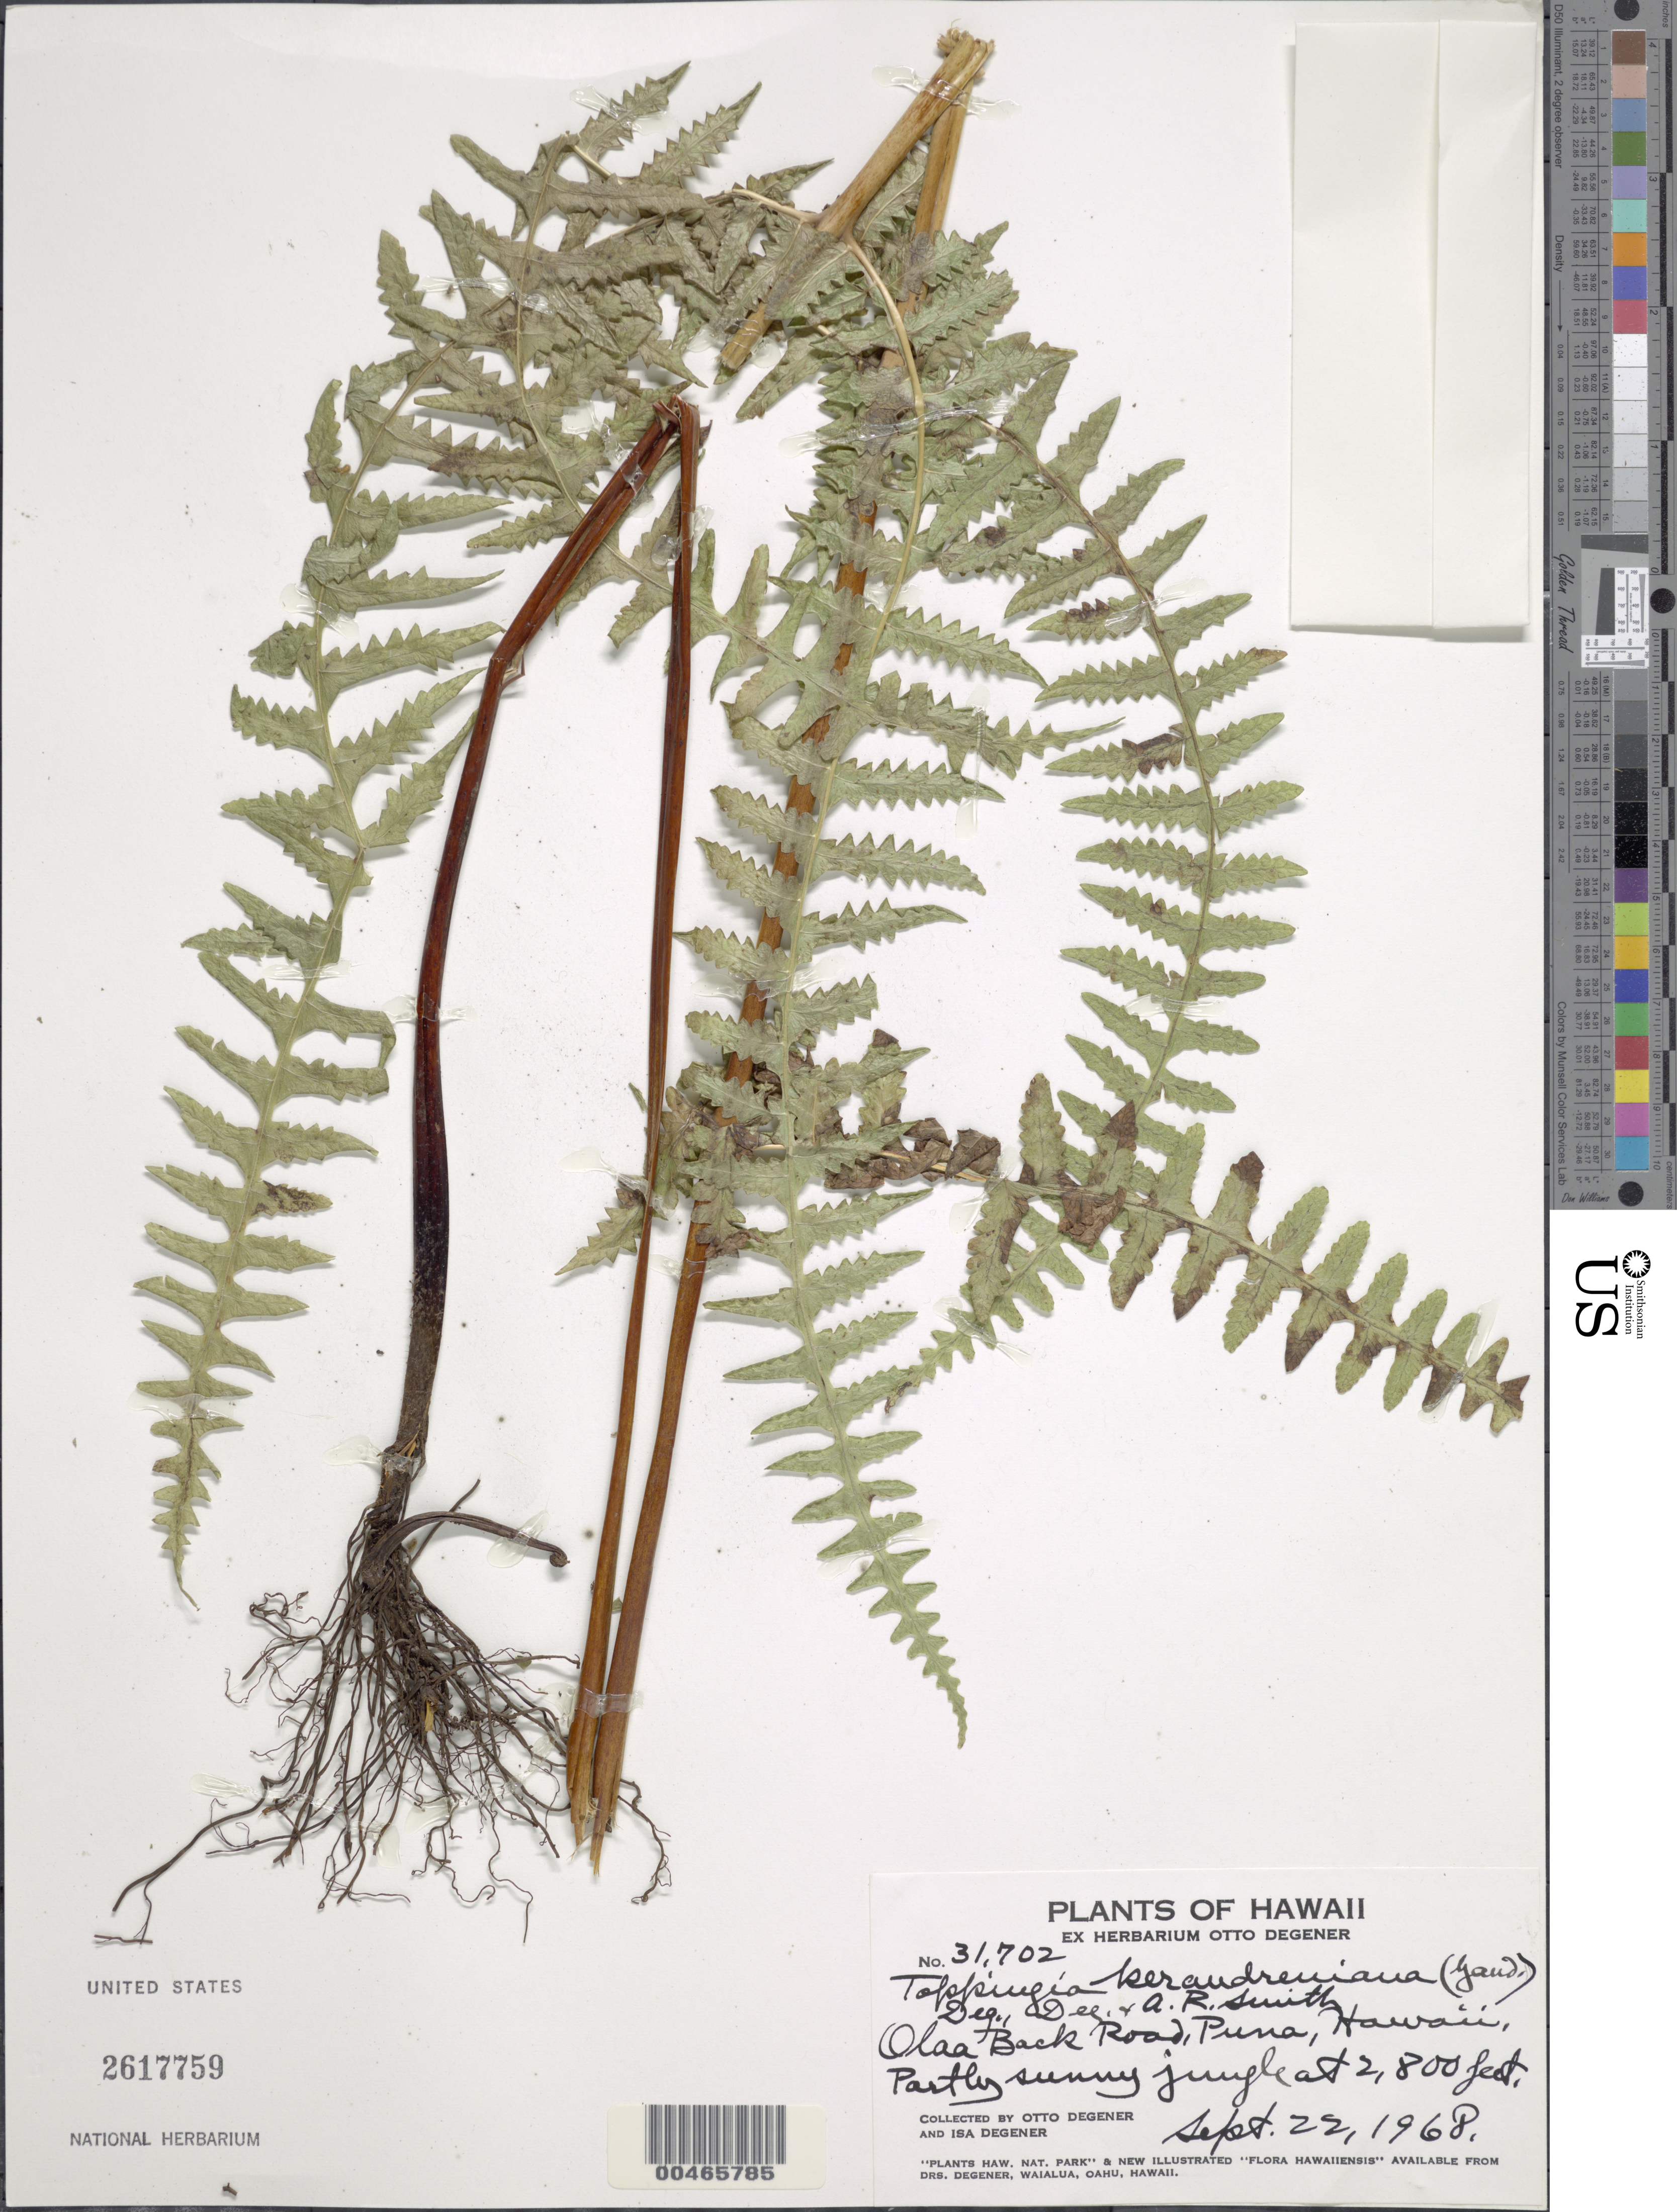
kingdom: Plantae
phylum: Tracheophyta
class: Polypodiopsida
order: Polypodiales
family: Thelypteridaceae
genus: Pseudophegopteris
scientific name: Pseudophegopteris keraudreniana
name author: (Gaudich.) Holttum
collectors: O. Degener & I. Degener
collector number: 31702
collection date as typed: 22 Sep 1968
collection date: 1968-09-22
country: United States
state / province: Hawaii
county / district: Hawaii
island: Hawaii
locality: Olaa Back Road, Puna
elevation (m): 853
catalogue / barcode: US 2617759